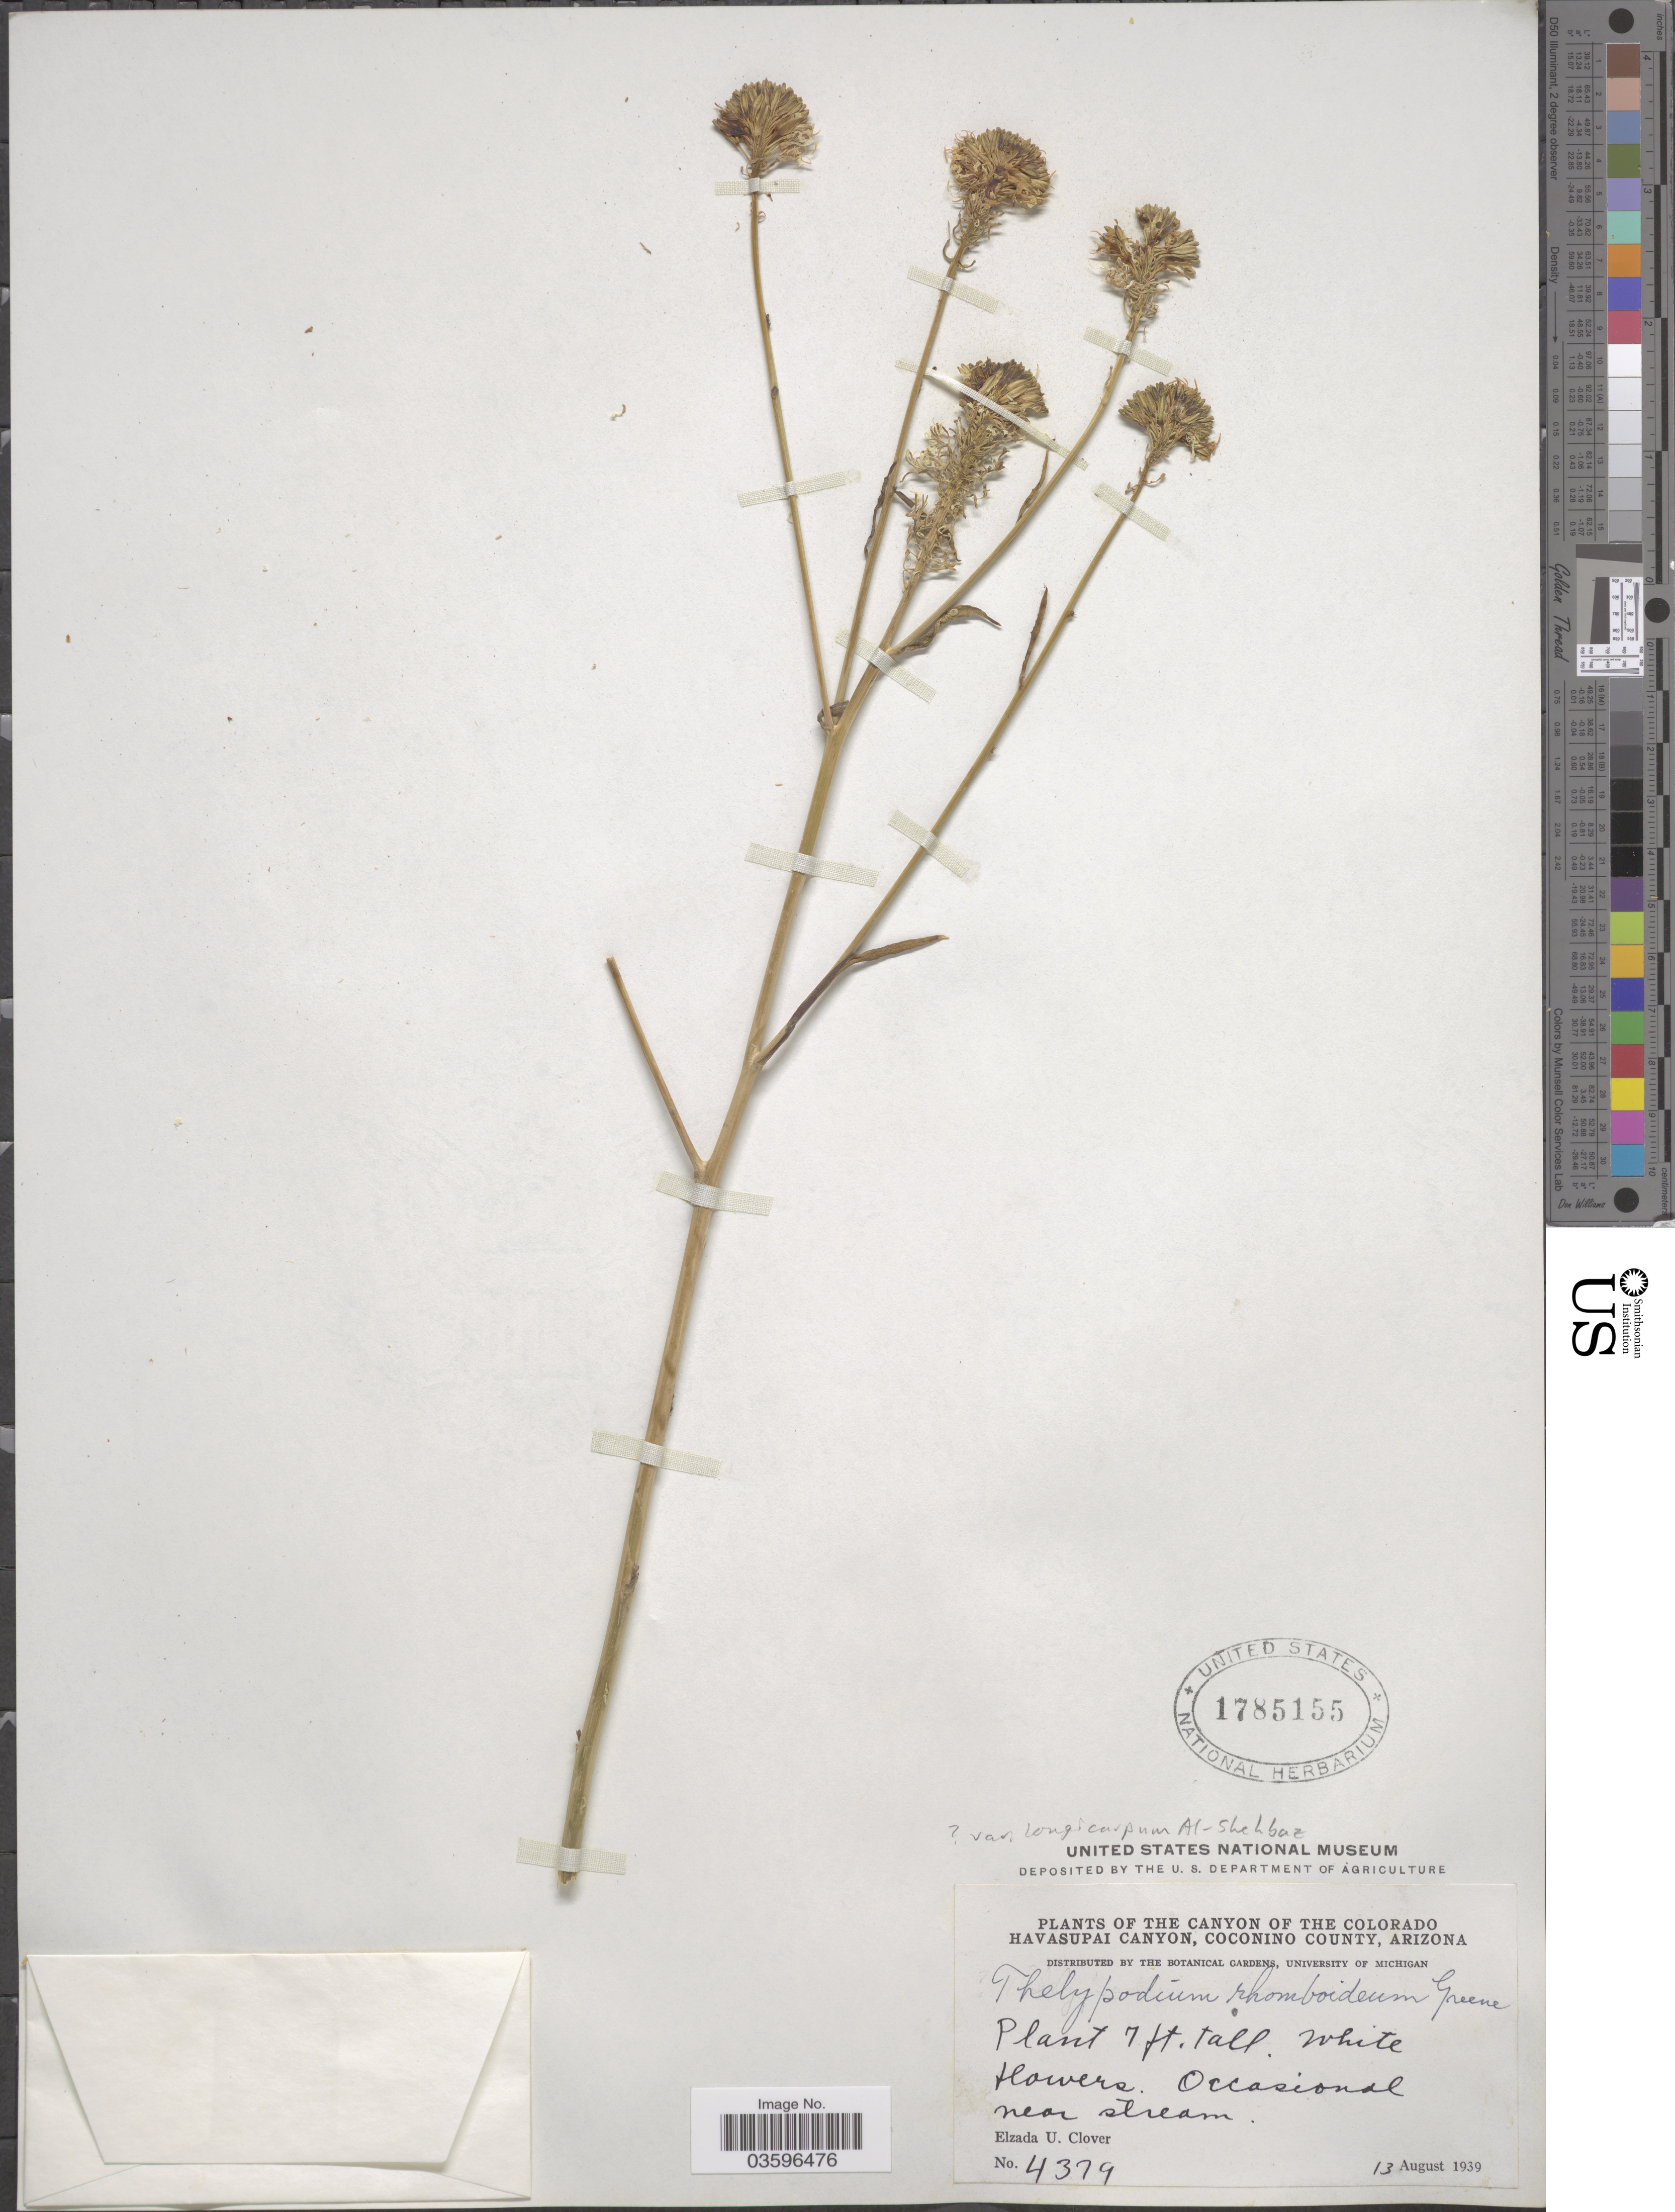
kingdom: Plantae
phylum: Tracheophyta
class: Magnoliopsida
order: Brassicales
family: Brassicaceae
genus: Thelypodium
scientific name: Thelypodium integrifolium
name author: (Nutt.) Endl.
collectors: E. U. Clover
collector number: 4379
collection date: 1939-08-13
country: United States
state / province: Arizona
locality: The Canyon of the Colorado. Havasupai Canyon, Coconino County. Near stream.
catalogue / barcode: US 1785155